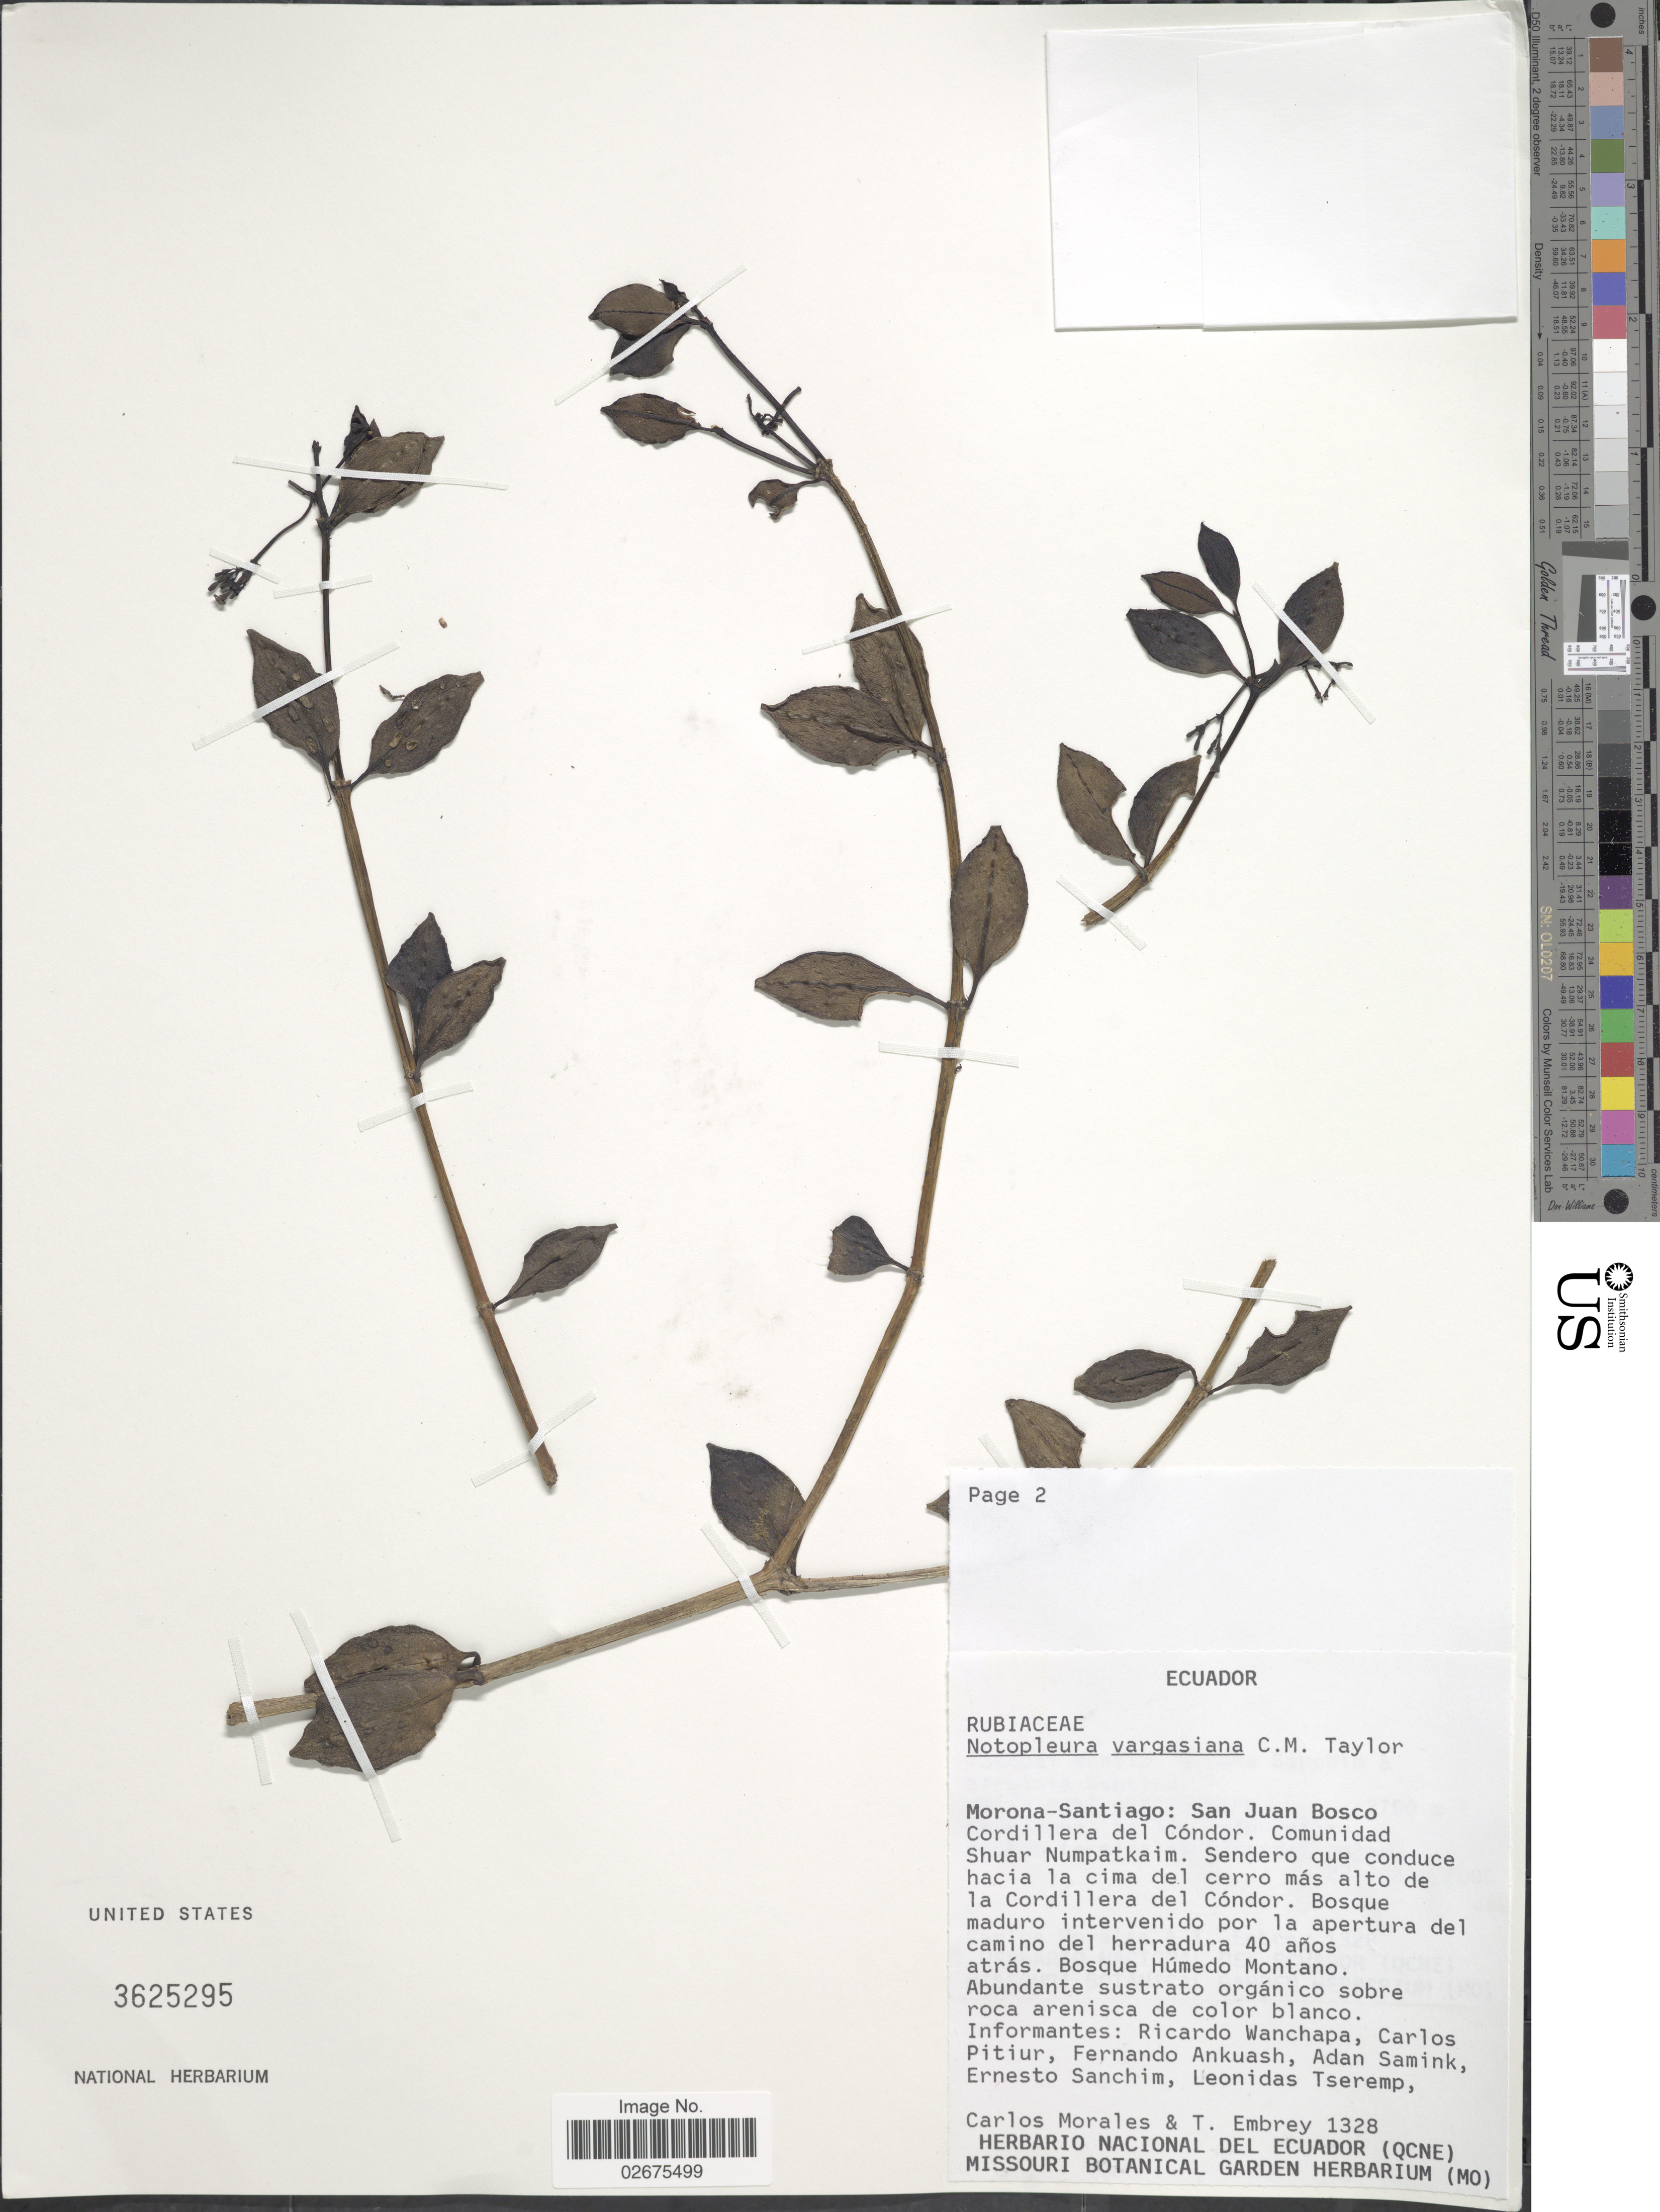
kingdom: Plantae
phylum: Tracheophyta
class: Magnoliopsida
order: Gentianales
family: Rubiaceae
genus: Notopleura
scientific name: Notopleura vargasiana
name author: C.M. Taylor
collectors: C. Morales & T. Embrey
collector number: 1328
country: Ecuador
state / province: Morona-Santiago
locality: San Juan Bosco. Cordillera del Condor. Comunidad Shuar Numpatkaim. Sendero que conduce hacia la cima del cerro mas alto de la Cordillera del Condor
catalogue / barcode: US 3625295